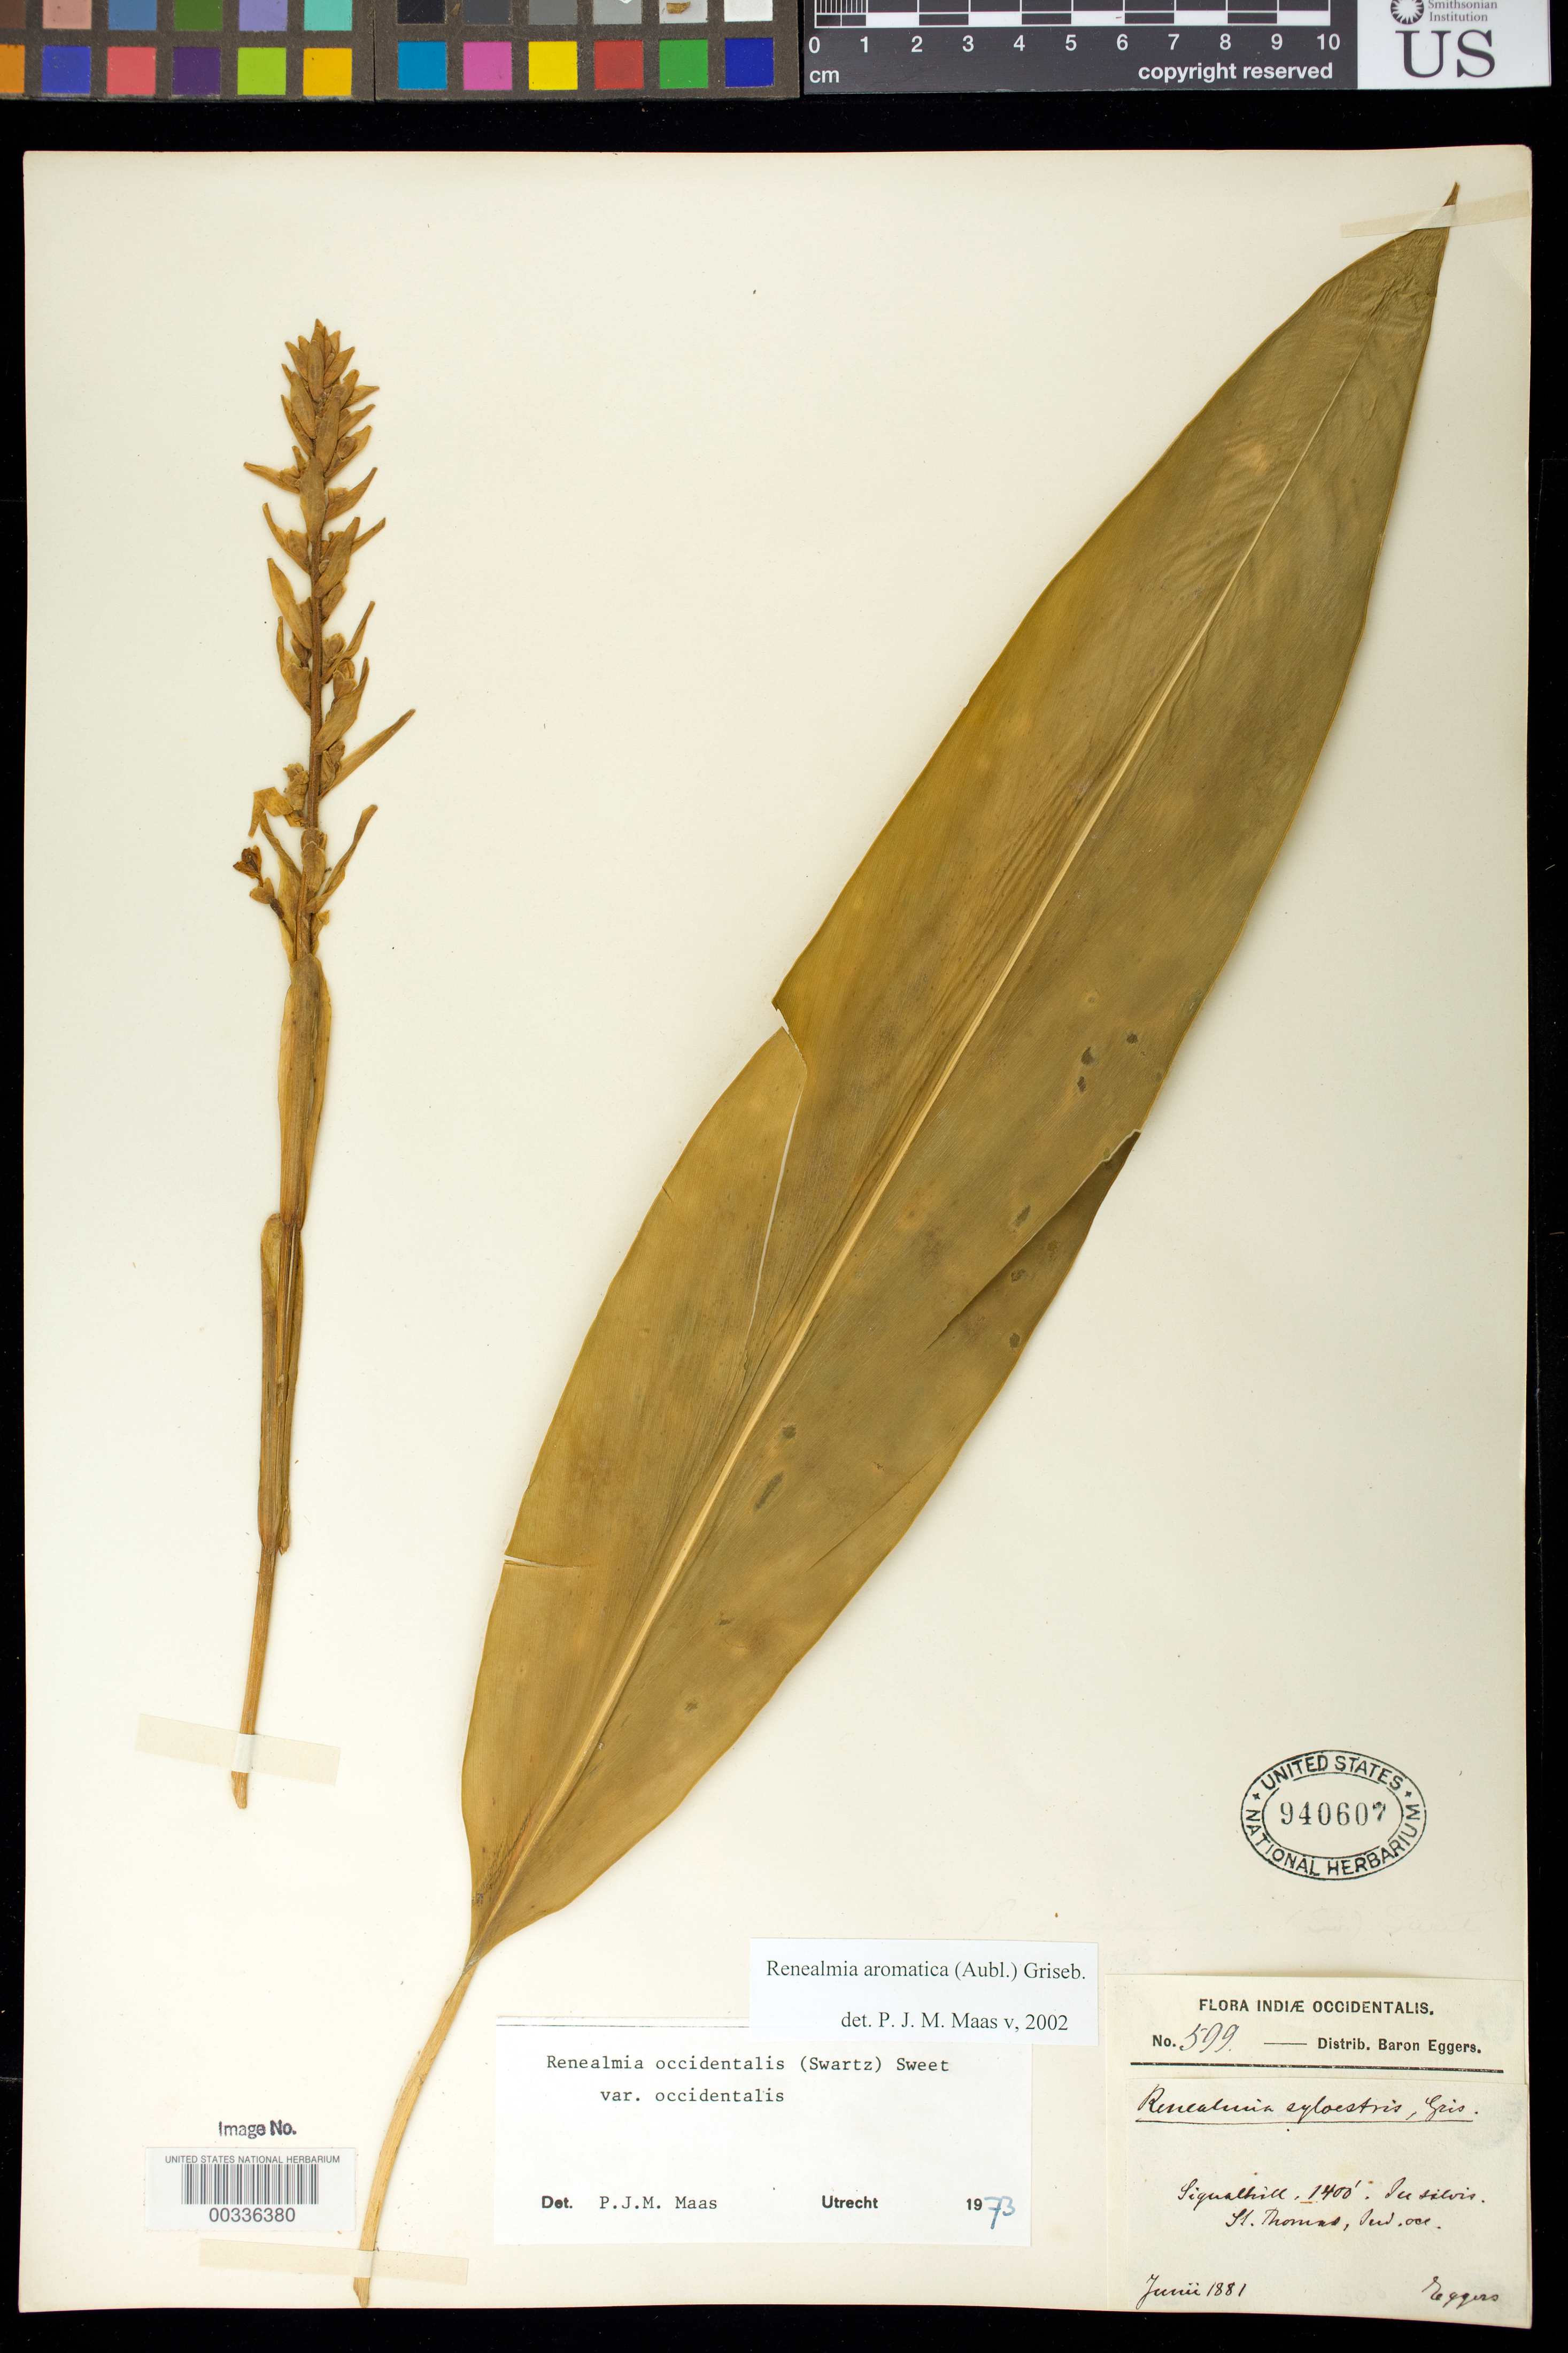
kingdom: Plantae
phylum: Tracheophyta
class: Liliopsida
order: Zingiberales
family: Zingiberaceae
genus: Renealmia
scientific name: Renealmia aromatica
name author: (Aubl.) Griseb.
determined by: Maas, Paul J. M.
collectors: H. F. A. von Eggers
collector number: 599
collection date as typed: Jun 1881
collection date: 1881-06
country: U.S. Virgin Islands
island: St. Thomas Island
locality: Signalhill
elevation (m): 427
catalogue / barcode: US 940607